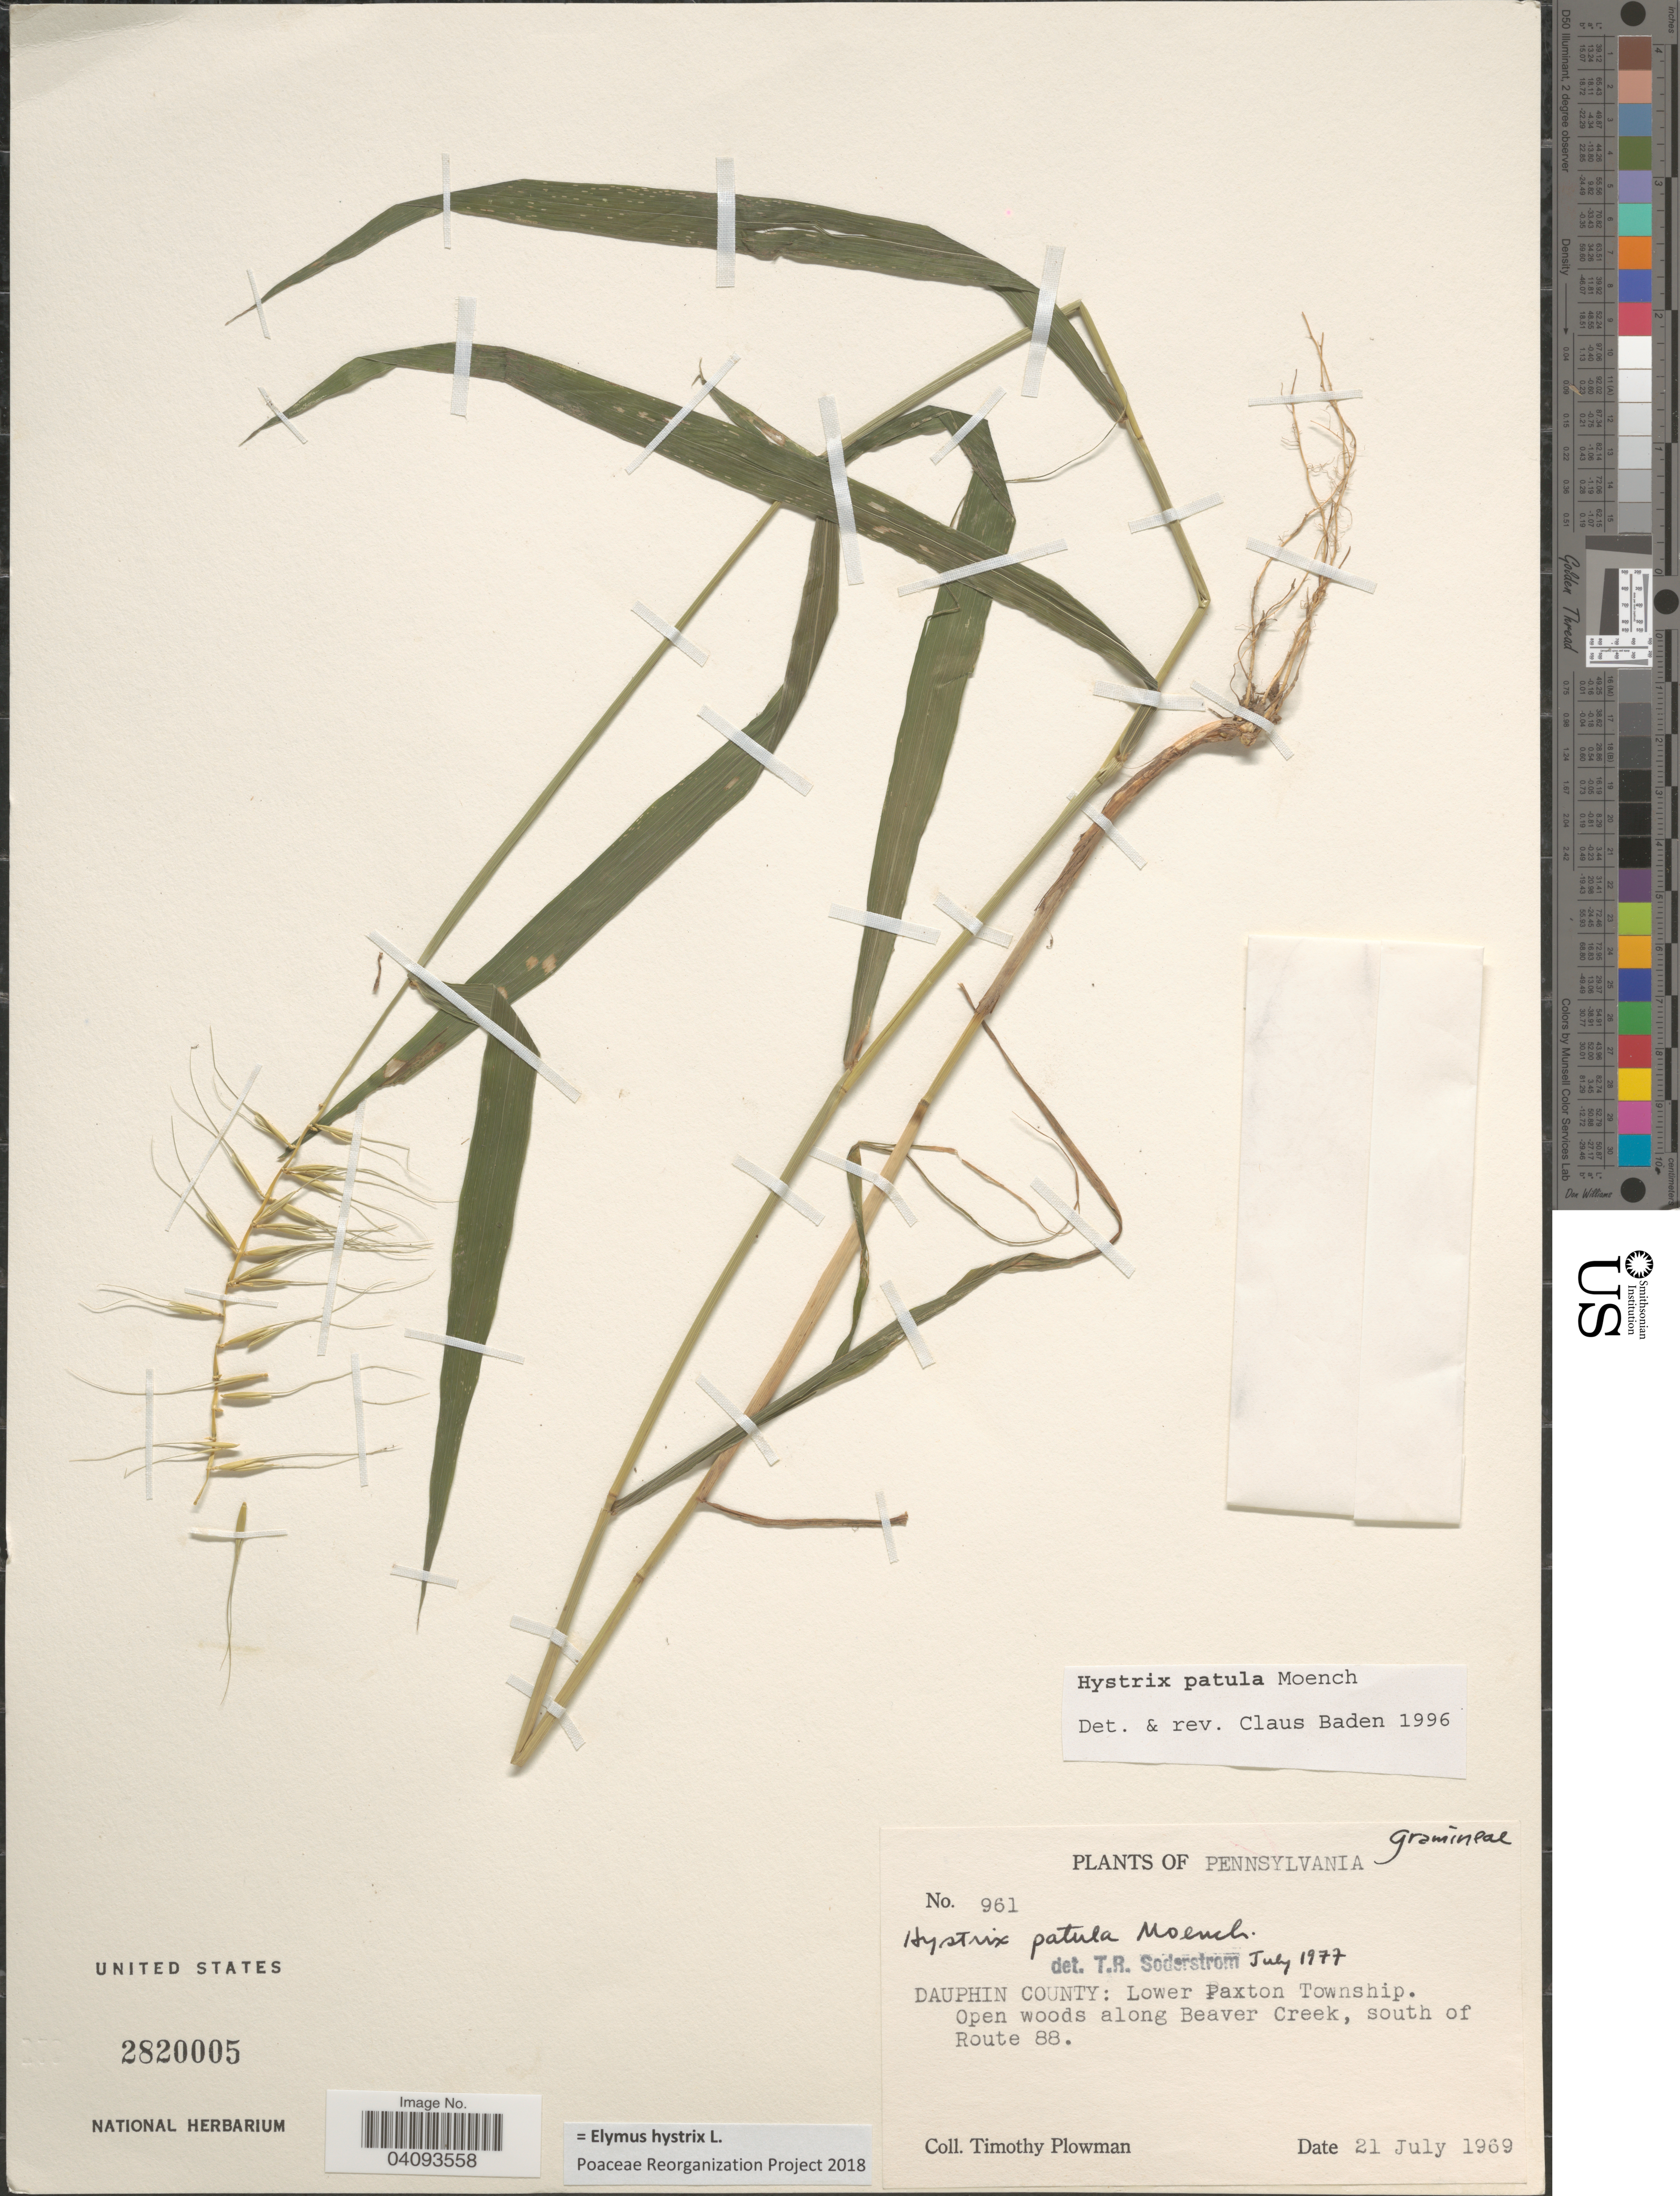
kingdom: Plantae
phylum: Tracheophyta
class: Liliopsida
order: Poales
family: Poaceae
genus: Elymus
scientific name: Elymus hystrix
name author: L.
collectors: T. Plowman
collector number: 961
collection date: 1969-07-21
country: United States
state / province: Pennsylvania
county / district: Dauphin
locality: Dauphin County: Lower Paxton Township. Open woods along Beaver Creek, south of Route 88.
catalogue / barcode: US 2820005